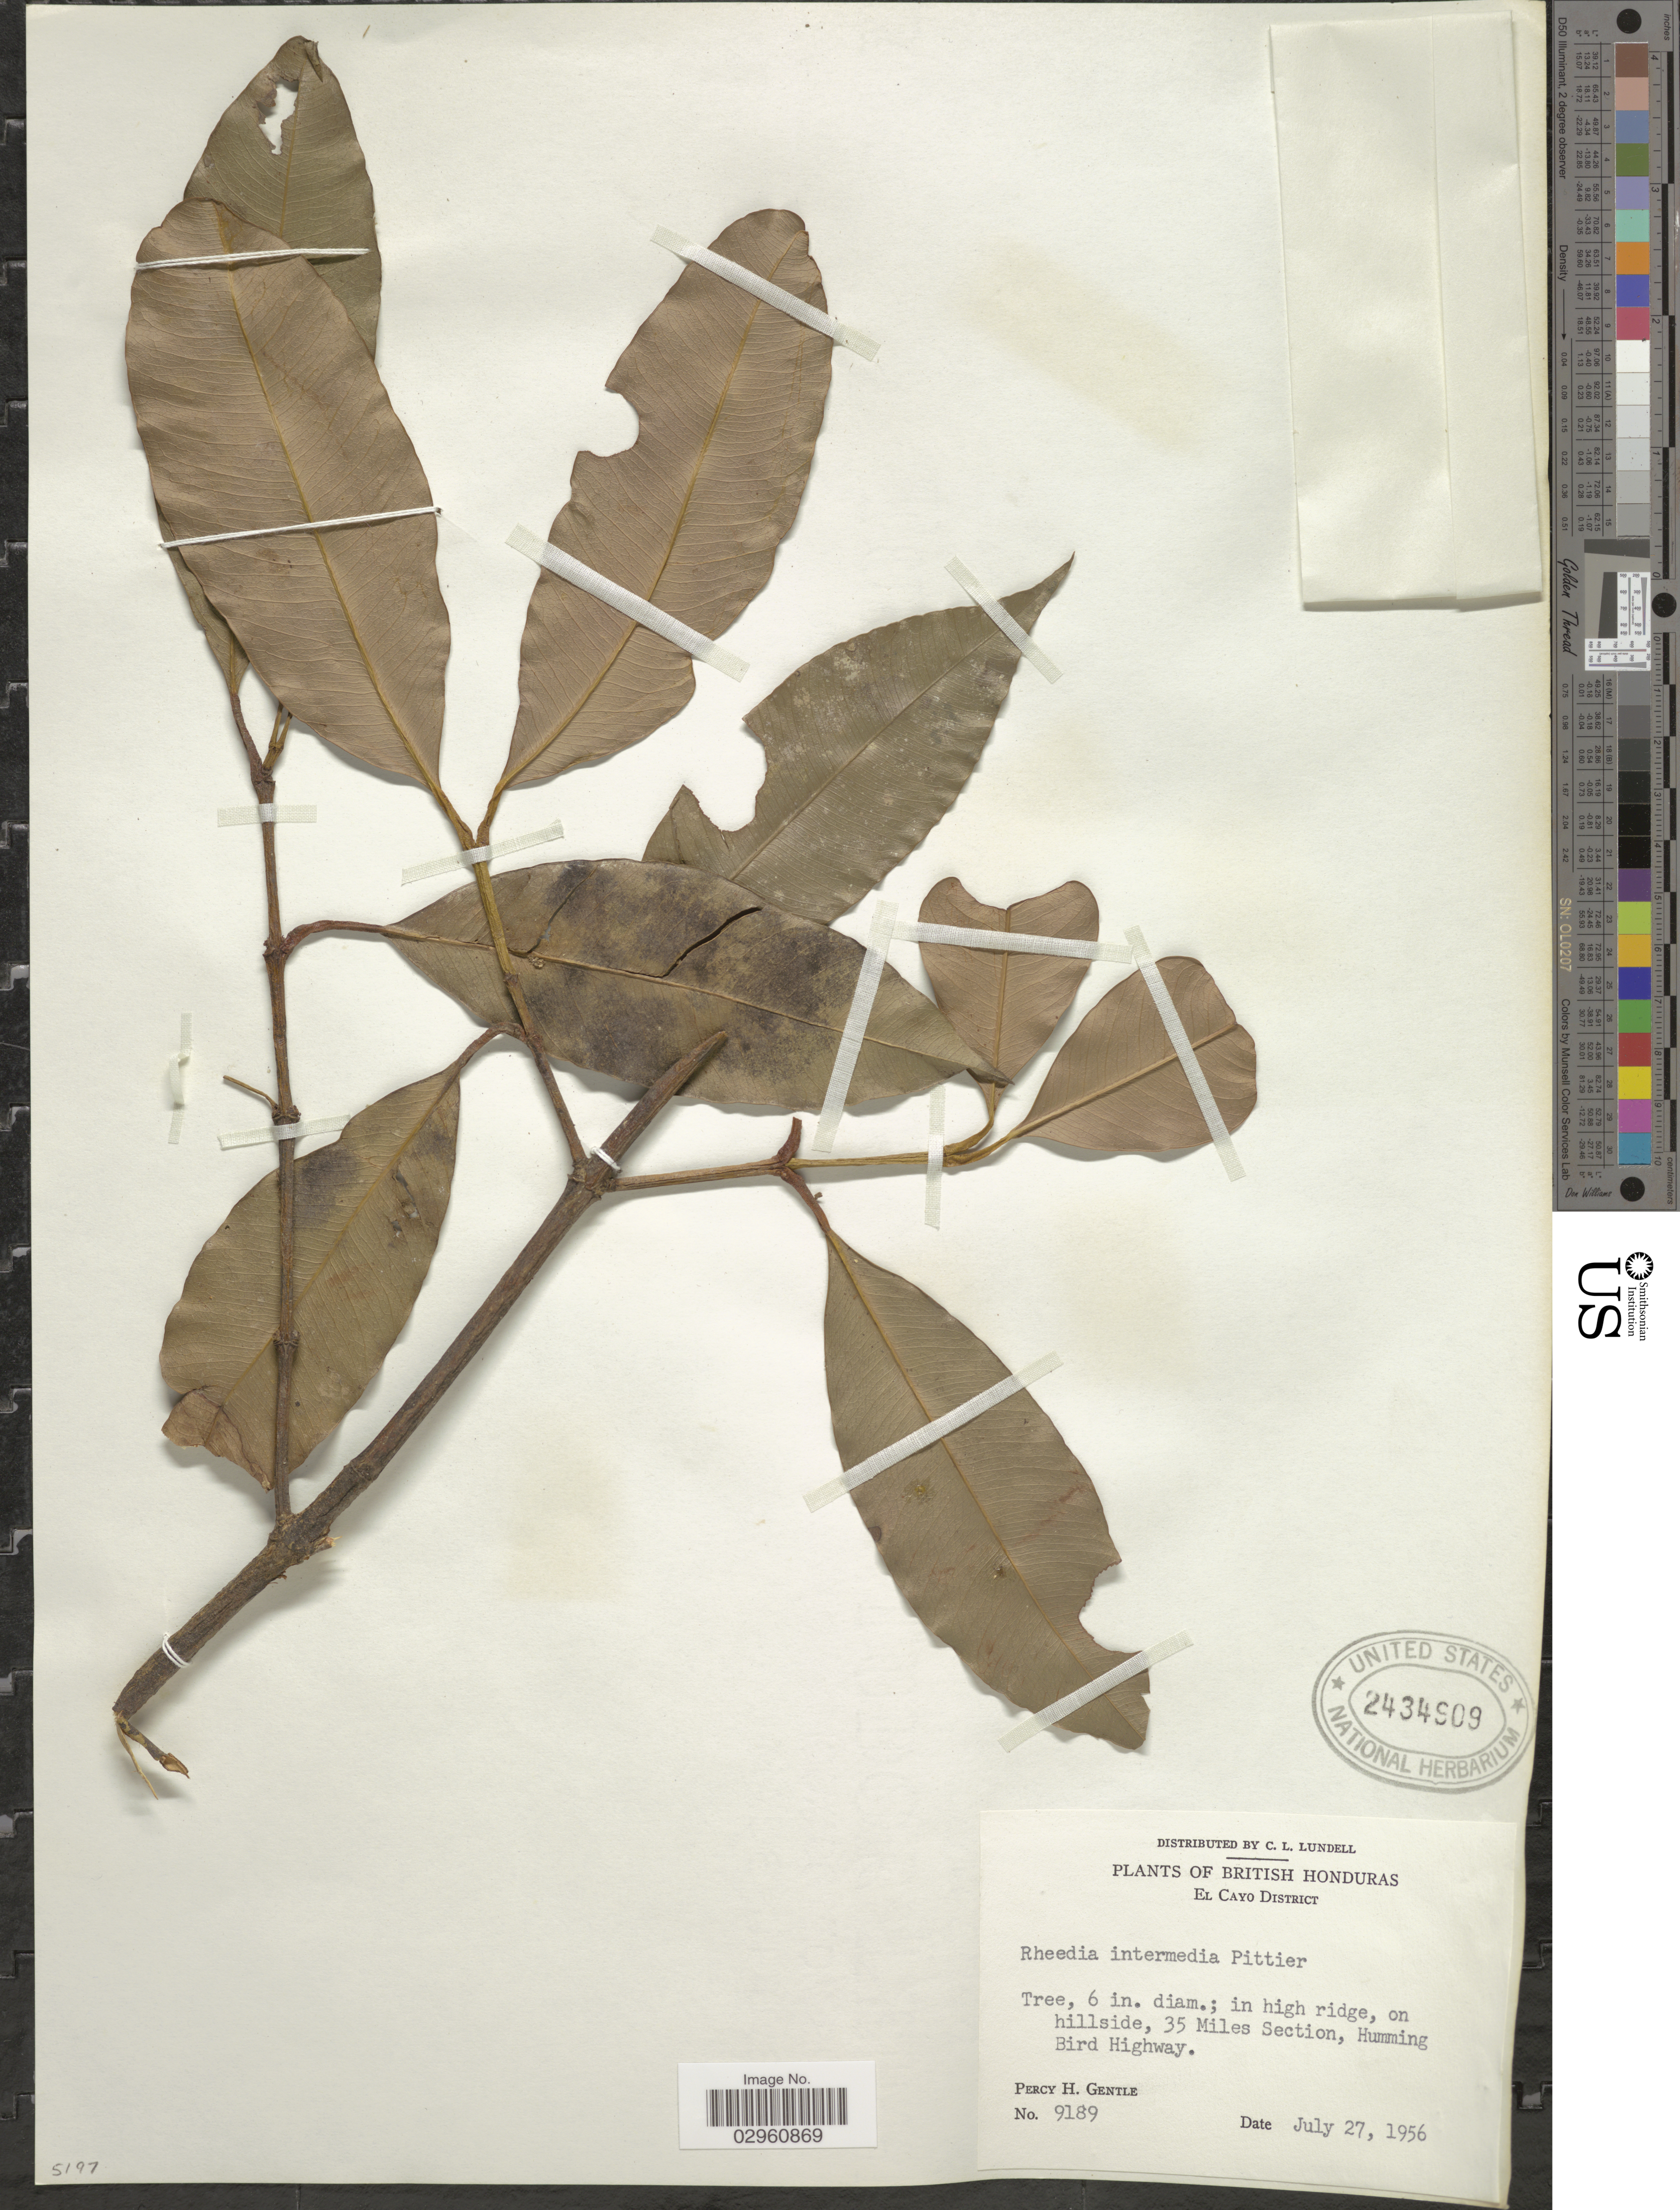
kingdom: Plantae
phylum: Tracheophyta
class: Magnoliopsida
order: Malpighiales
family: Clusiaceae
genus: Garcinia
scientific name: Garcinia intermedia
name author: (Pittier) Hammel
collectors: P. H. Gentle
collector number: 9189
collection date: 1956-07-27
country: Belize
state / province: Cayo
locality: British Honduras. El Cayo District. 35 Miles Section, Humming Bird Highway.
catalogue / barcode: US 2434909